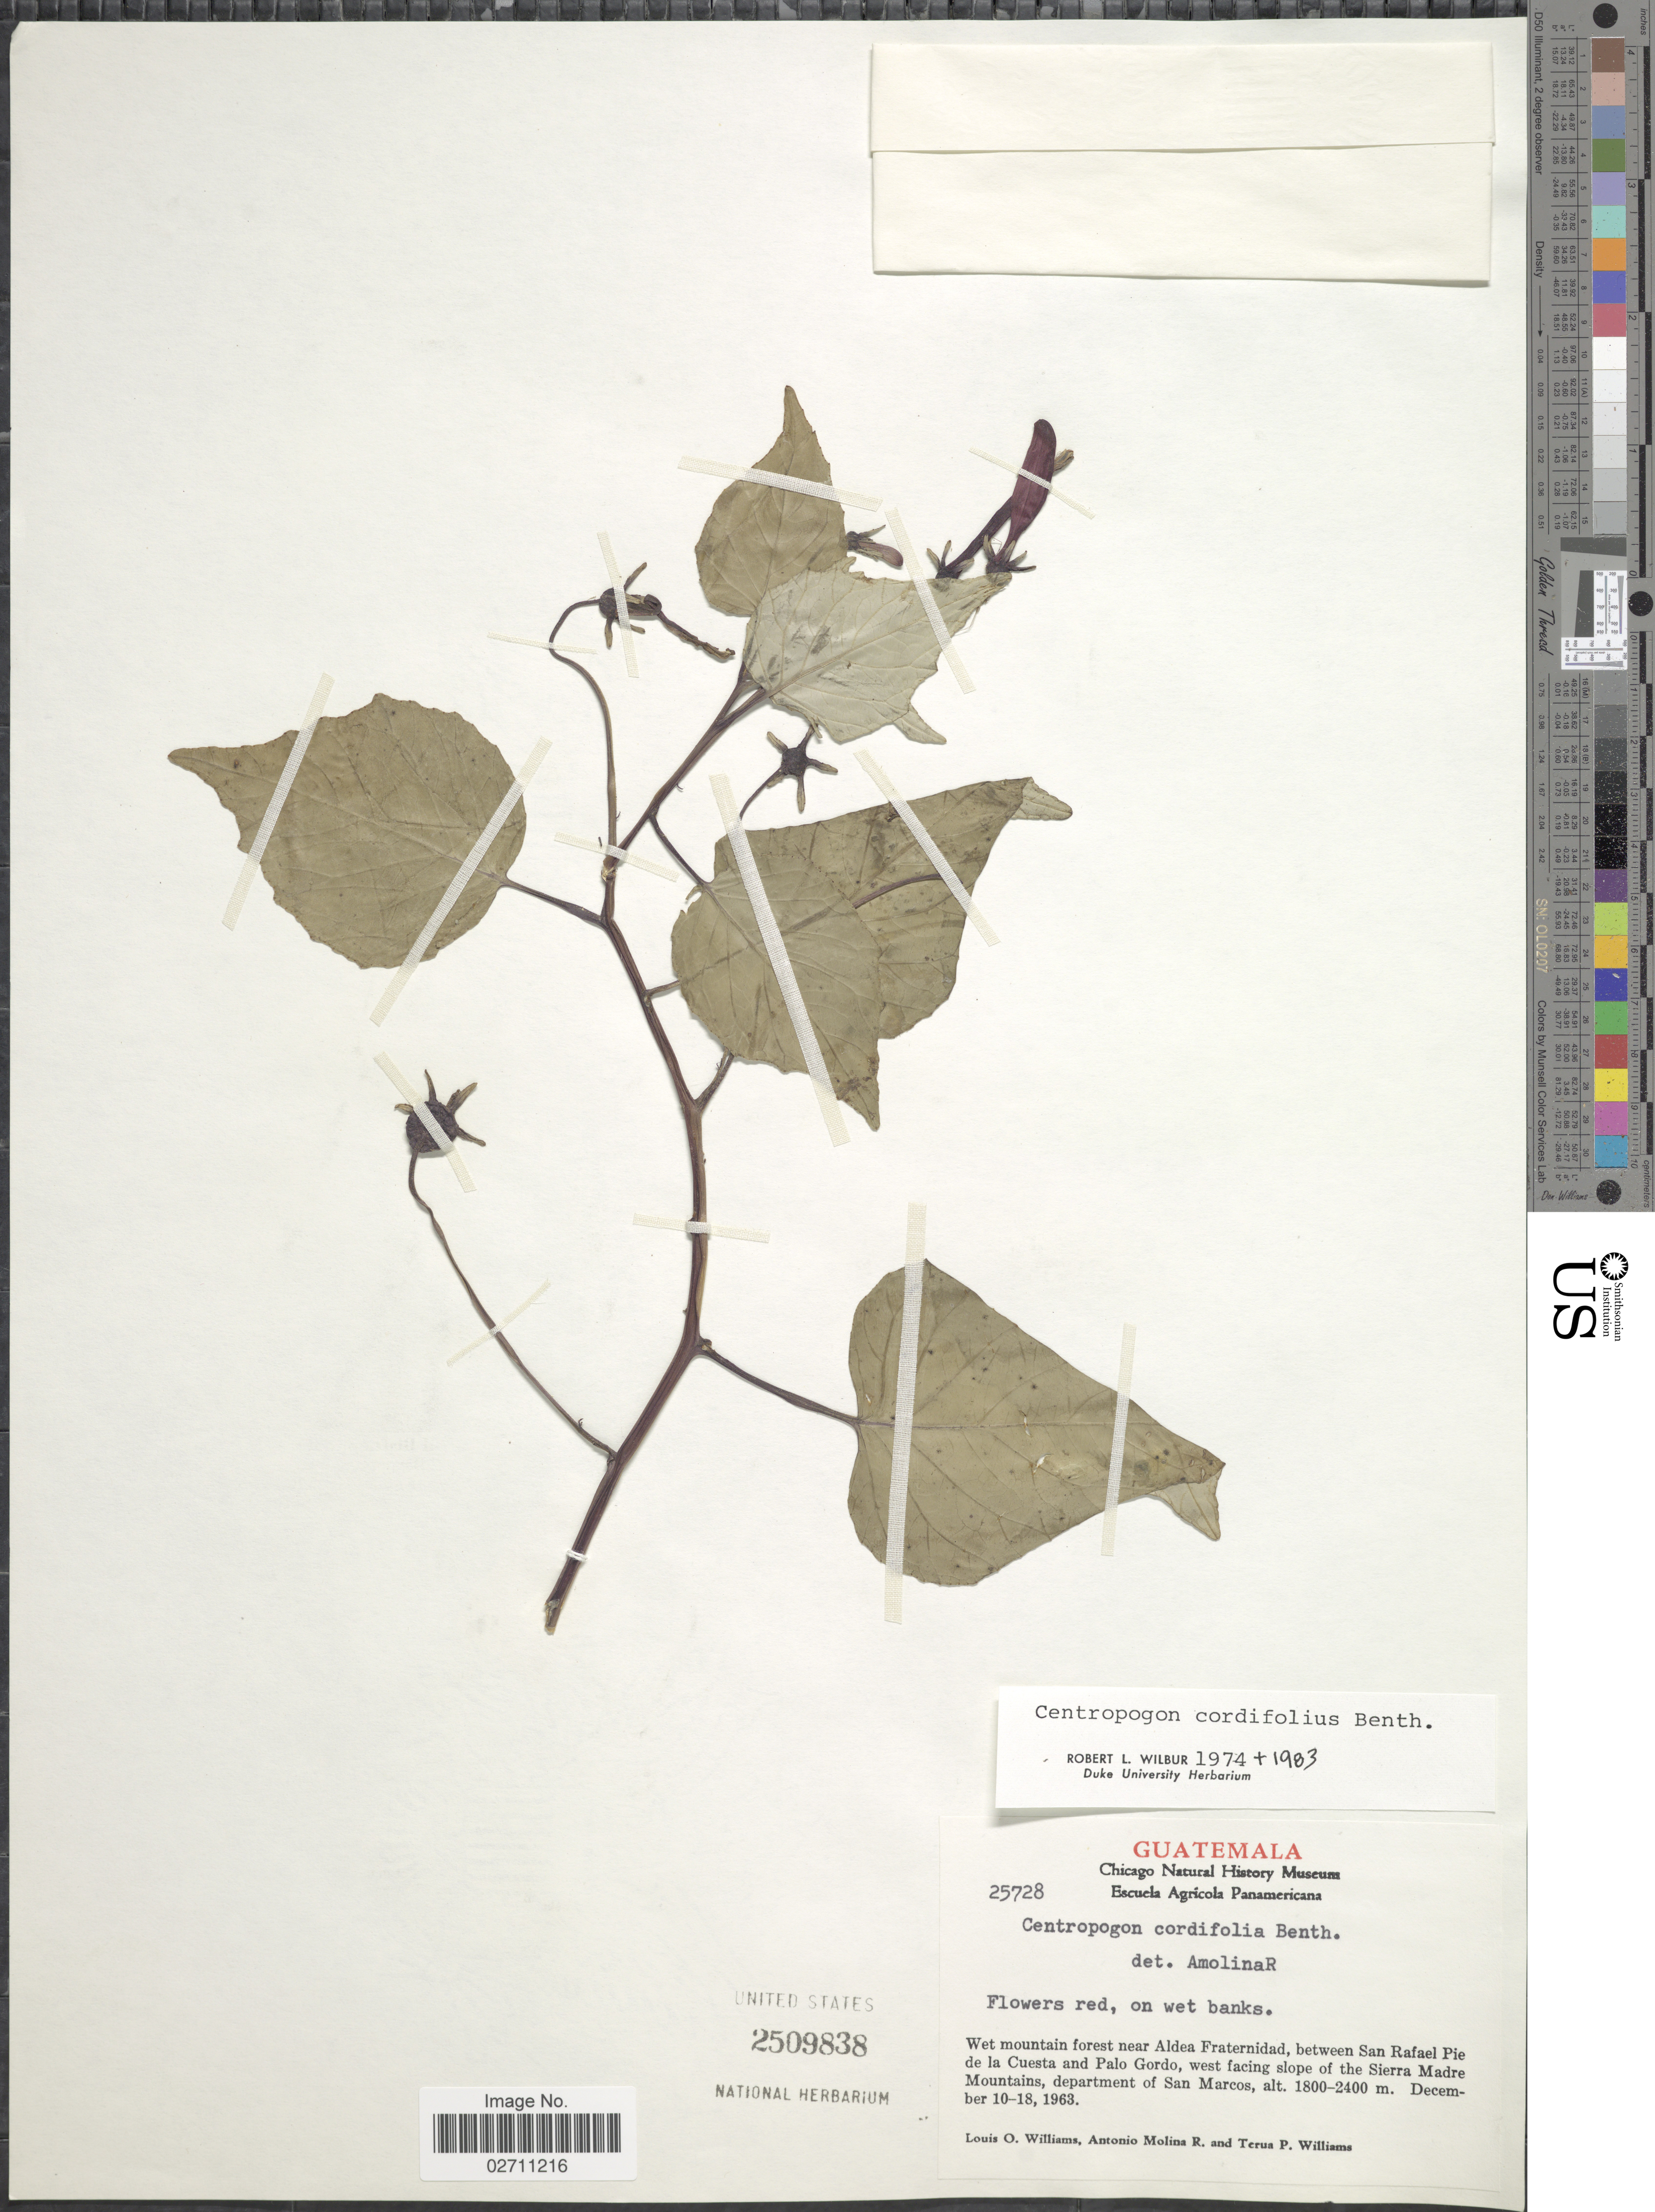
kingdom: Plantae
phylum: Tracheophyta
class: Magnoliopsida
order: Asterales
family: Campanulaceae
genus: Centropogon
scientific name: Centropogon cordifolius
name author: Benth.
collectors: L. O. Williams, A. Molina R. & T. P. Williams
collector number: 25728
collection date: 1963-12-10/1963-12-18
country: Guatemala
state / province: San Marcos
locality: Wet mountain forest near Aldea Fraternidad, between San Rafael Pie de la Cuesta and Palo Gordo, west facing slope of the Sierra Madre Mountains.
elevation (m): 1800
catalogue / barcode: US 2509838